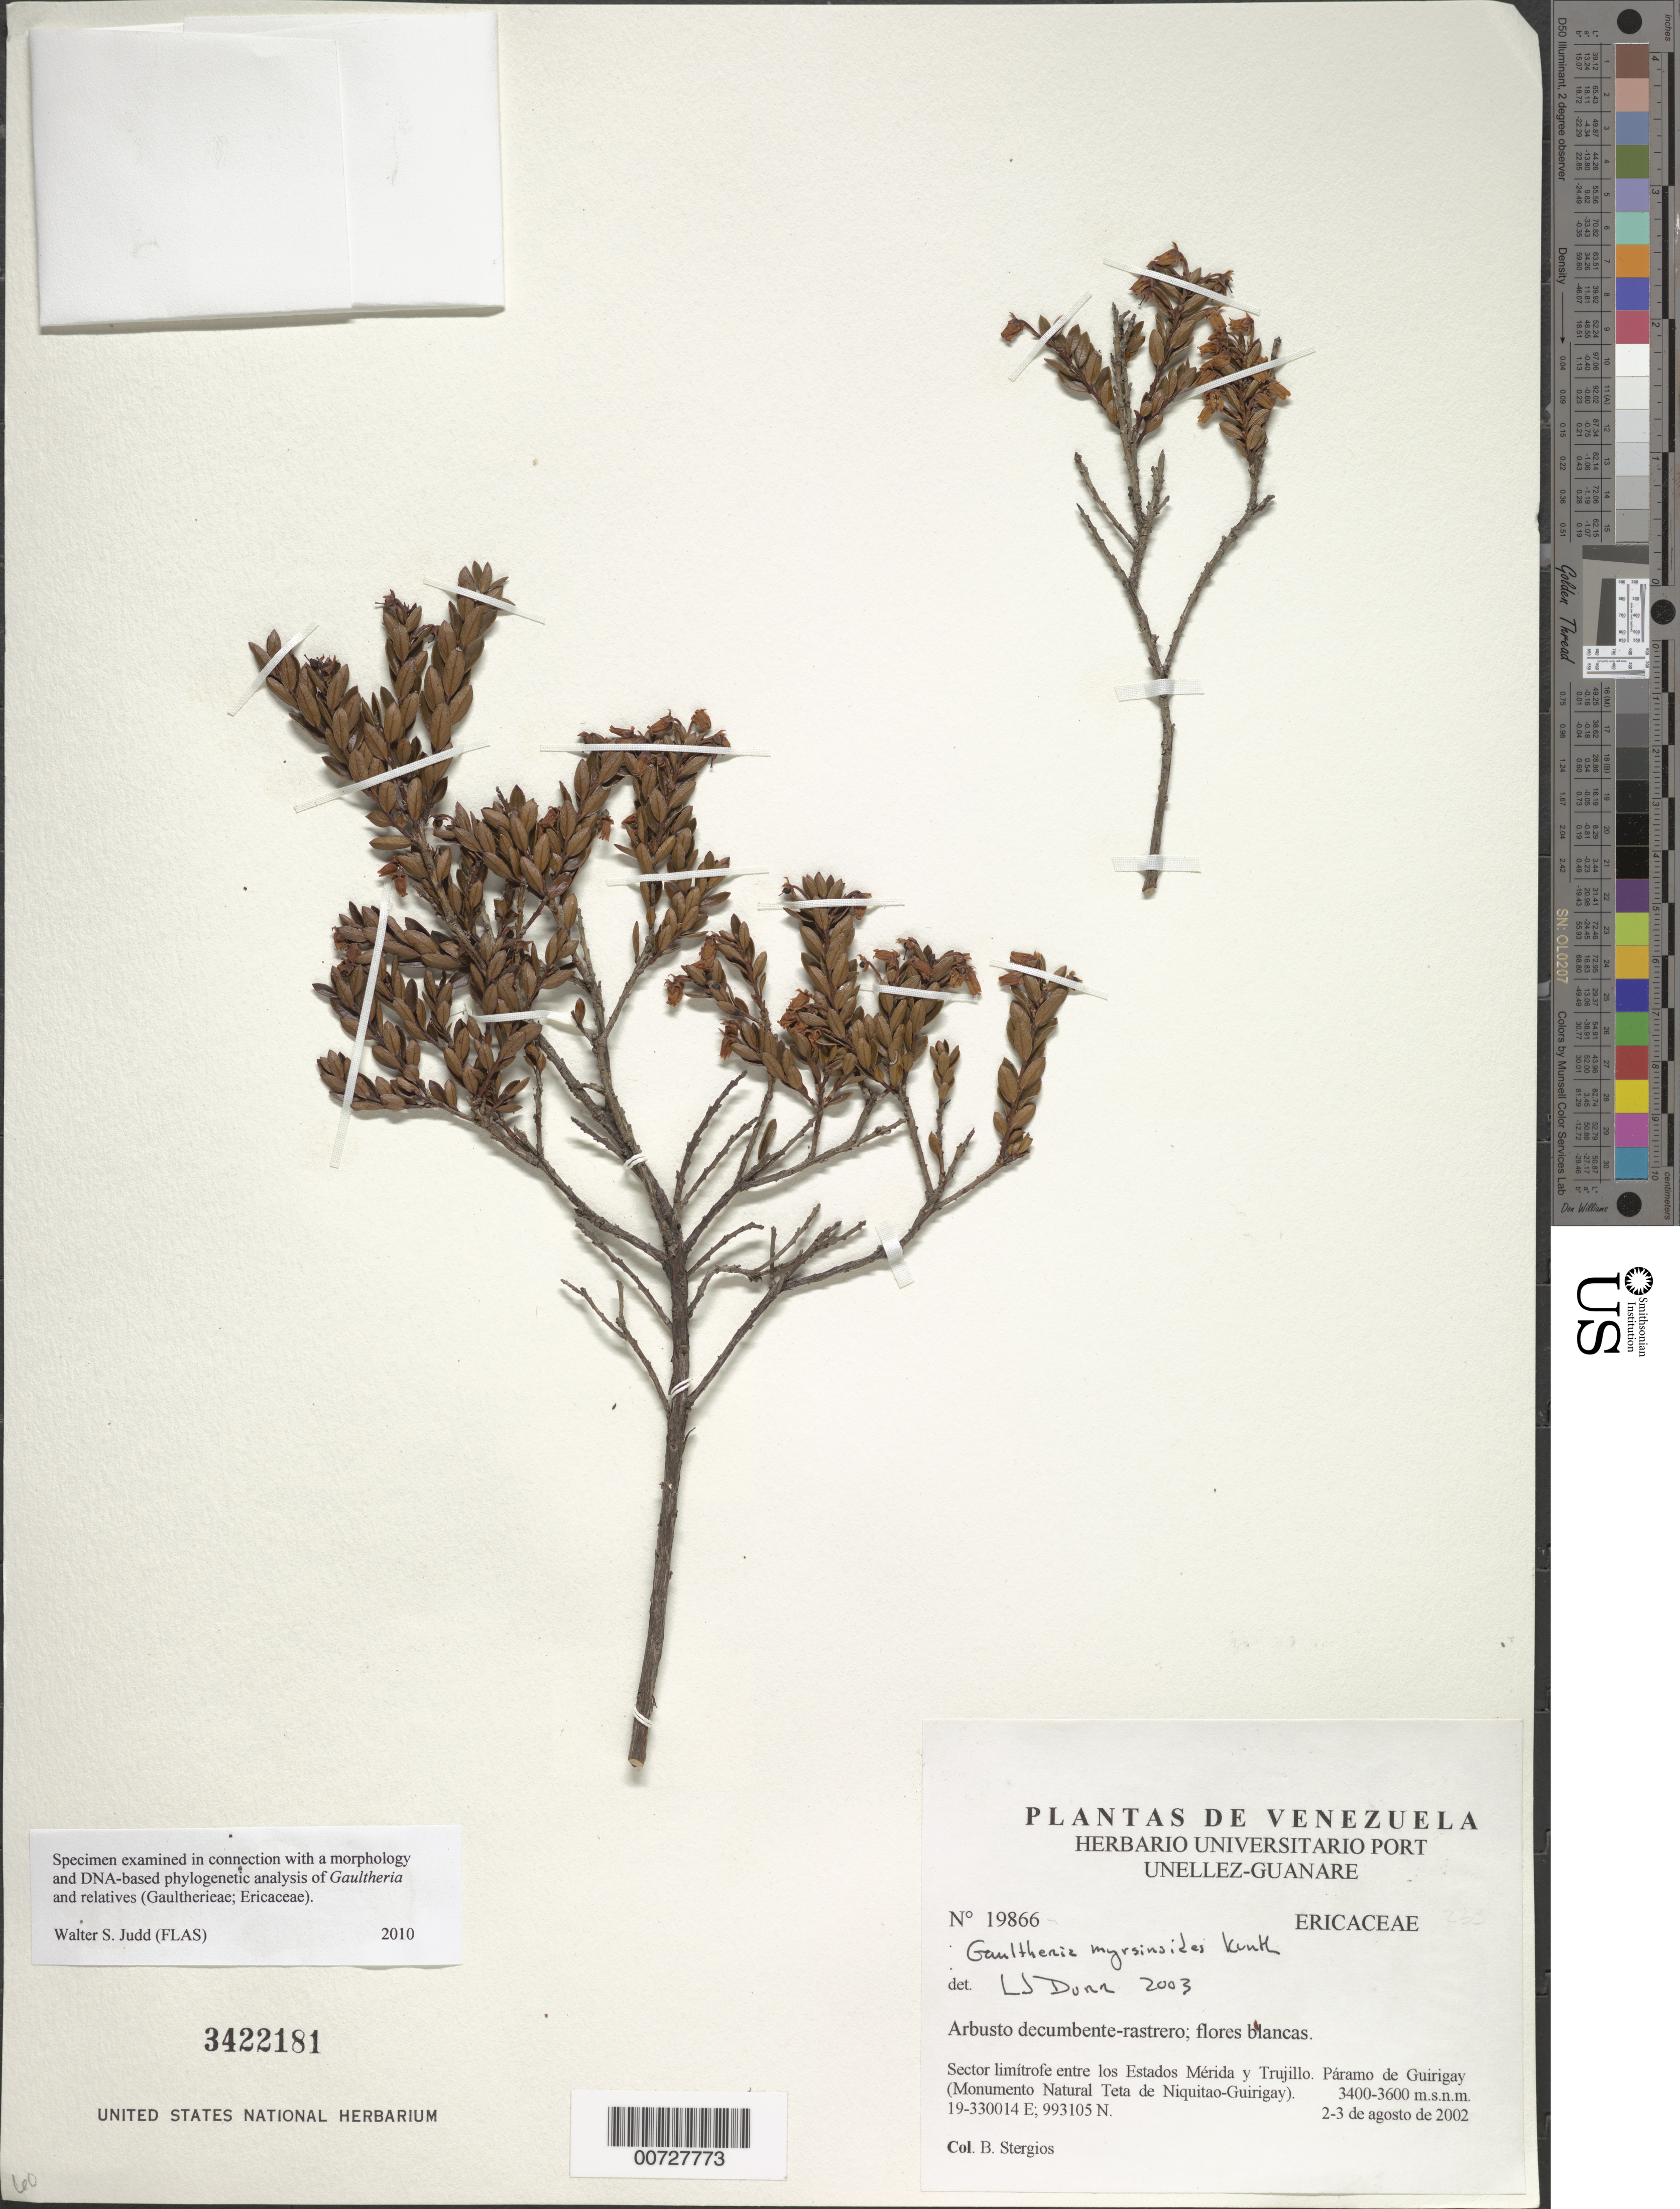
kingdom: Plantae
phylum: Tracheophyta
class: Magnoliopsida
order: Ericales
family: Ericaceae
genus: Gaultheria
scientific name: Gaultheria myrsinoides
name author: Kunth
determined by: Dorr, L. J., (BOT), Smithsonian Institution - National Museum of Natural History (UNITED STATES)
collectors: B. G. Stergios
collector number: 19866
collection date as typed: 02 Aug 2002 to 03 Aug 2002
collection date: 2002-08-02/2002-08-03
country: Venezuela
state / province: Trujillo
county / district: Boconó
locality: Páramo de Guirigay (Monumento Natural Teta de Niquitao-Guirigay). Sector limítrofe entre los Estados Mérida y Trujillo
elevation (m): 3400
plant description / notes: PORT< US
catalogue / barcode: US 3422181